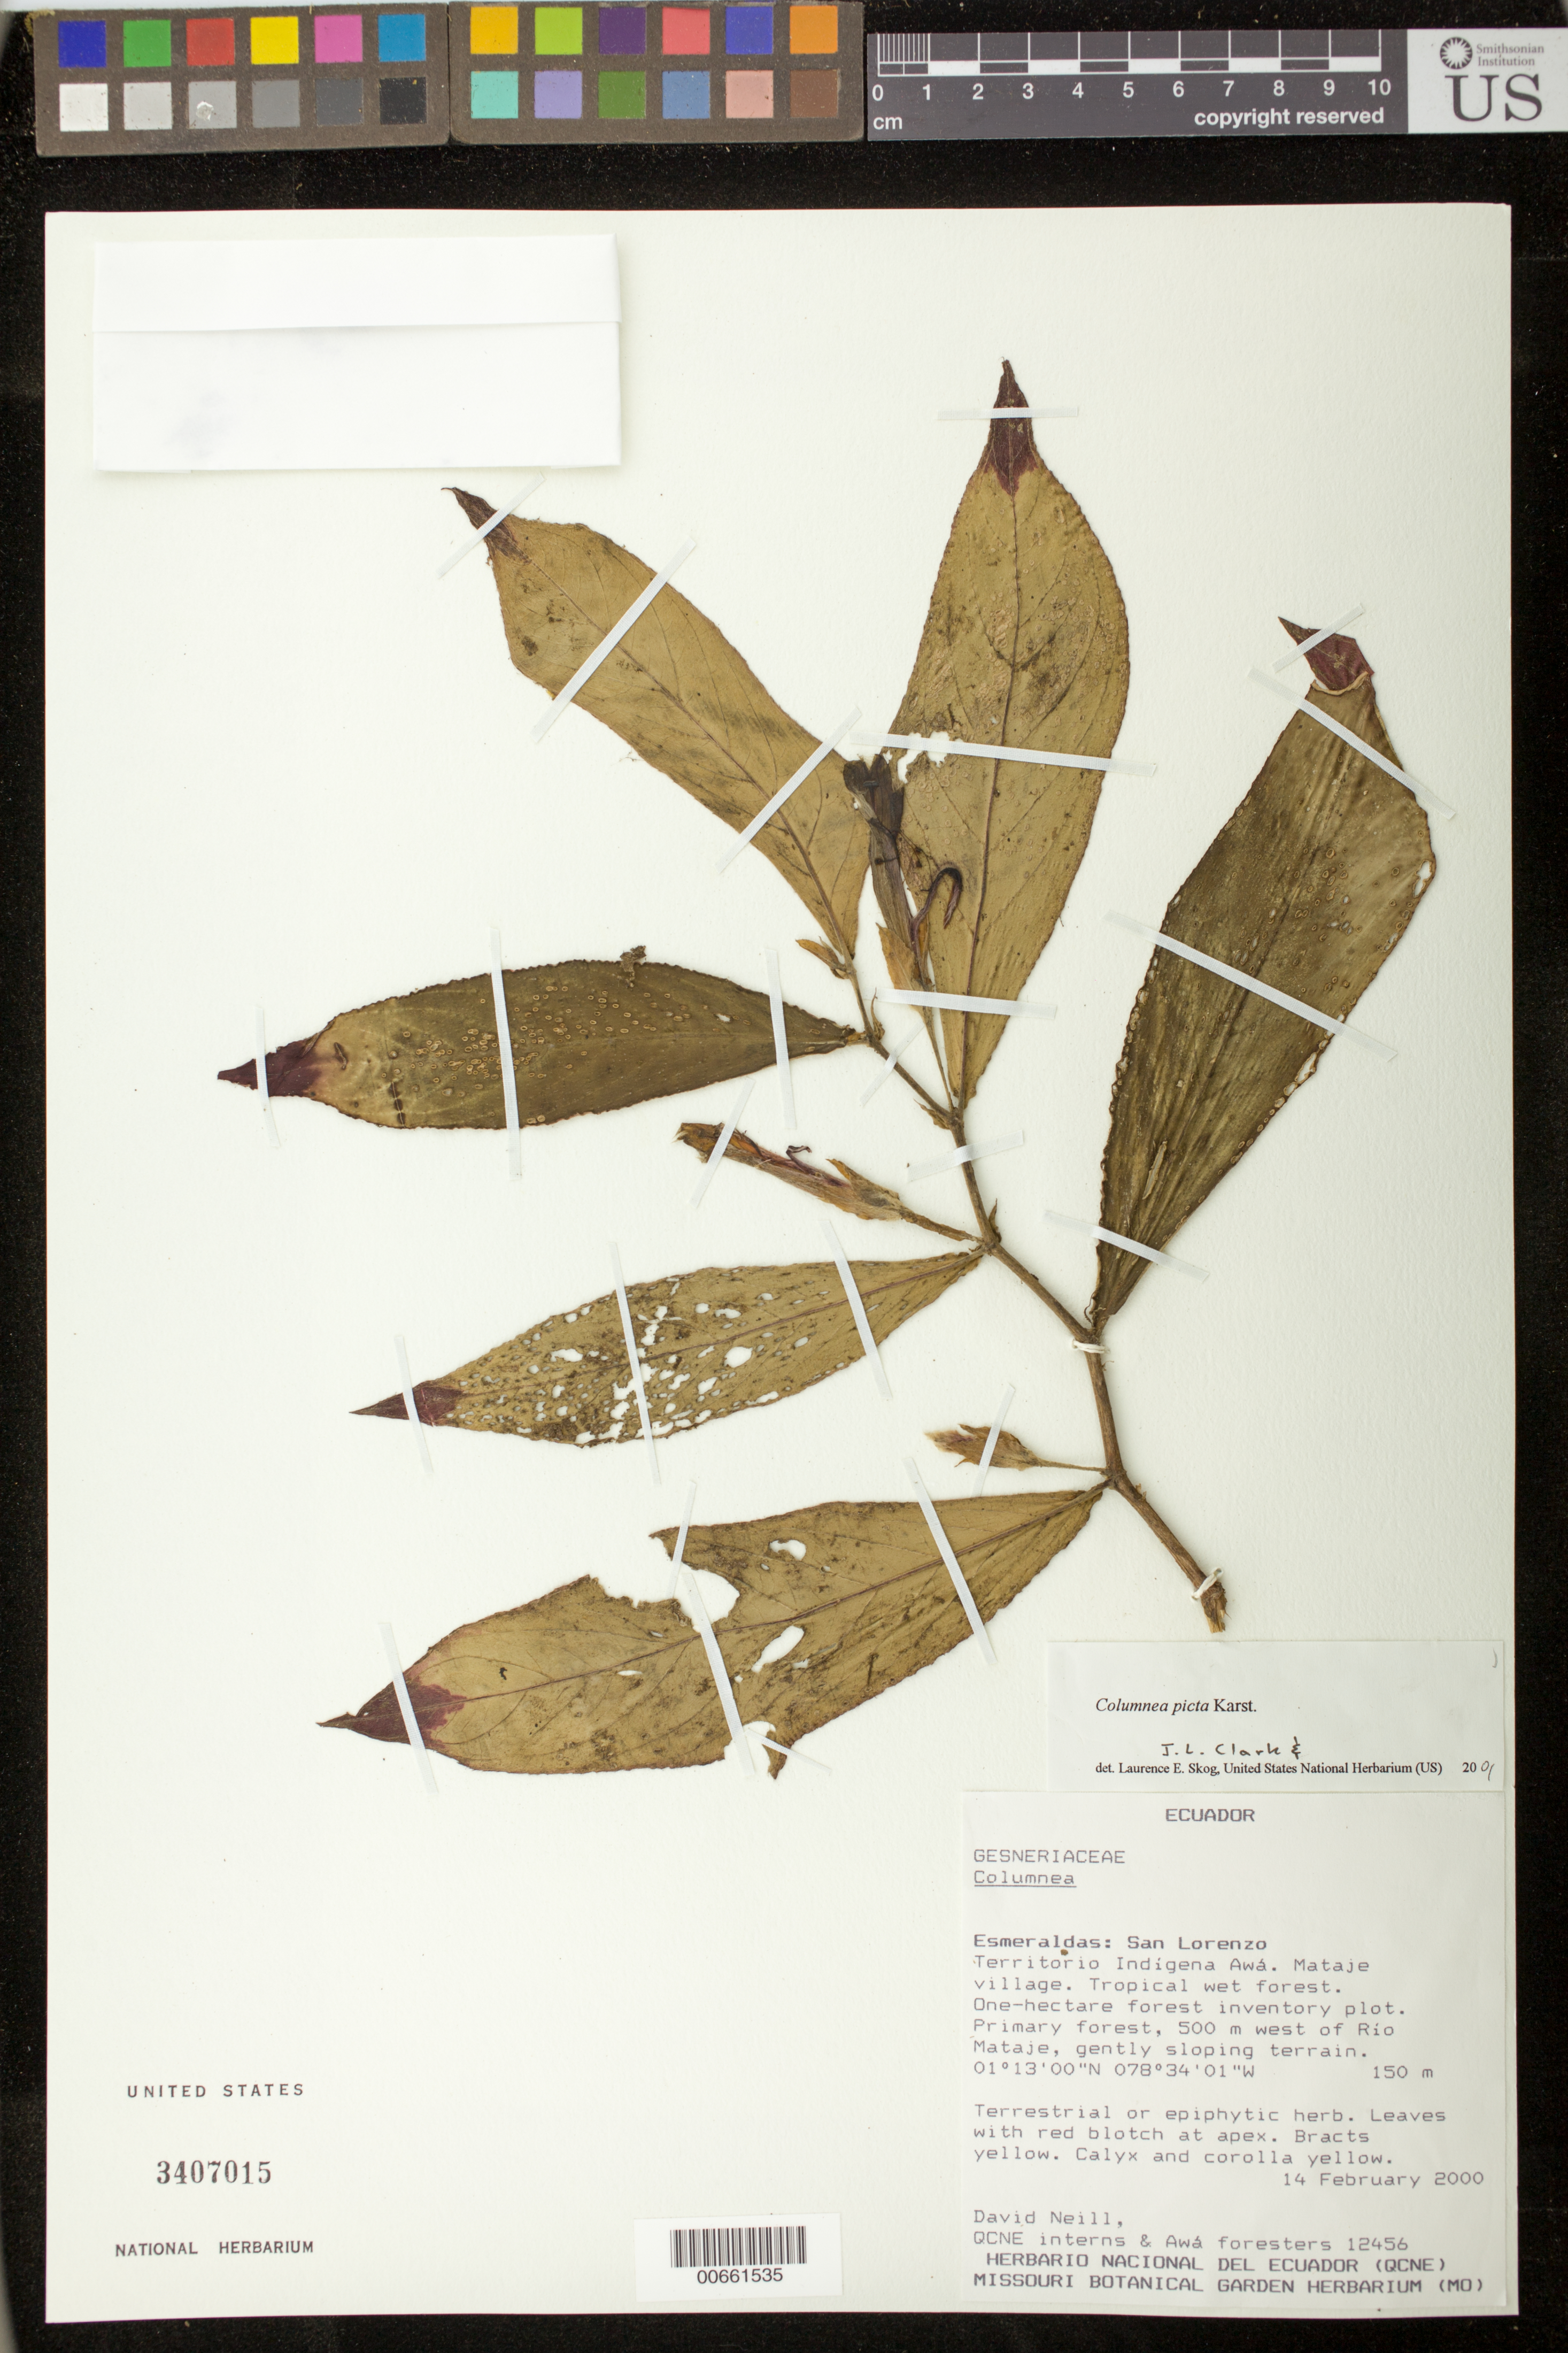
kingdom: Plantae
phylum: Tracheophyta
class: Magnoliopsida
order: Lamiales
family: Gesneriaceae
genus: Columnea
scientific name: Columnea karsteniana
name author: Singh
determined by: Skog, Laurence E.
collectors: D. A. Neill & QCNE interns & Awa Foresters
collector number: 12456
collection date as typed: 14 Feb 2000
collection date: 2000-02-14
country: Ecuador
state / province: Esmeraldas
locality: Sn Lorenzo; territorio Indígena Awá; Mataje village, 500 m west of Río Mataje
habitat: Tropical wet forest; primary forest, gently sloping terrain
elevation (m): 150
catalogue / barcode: US 3407015